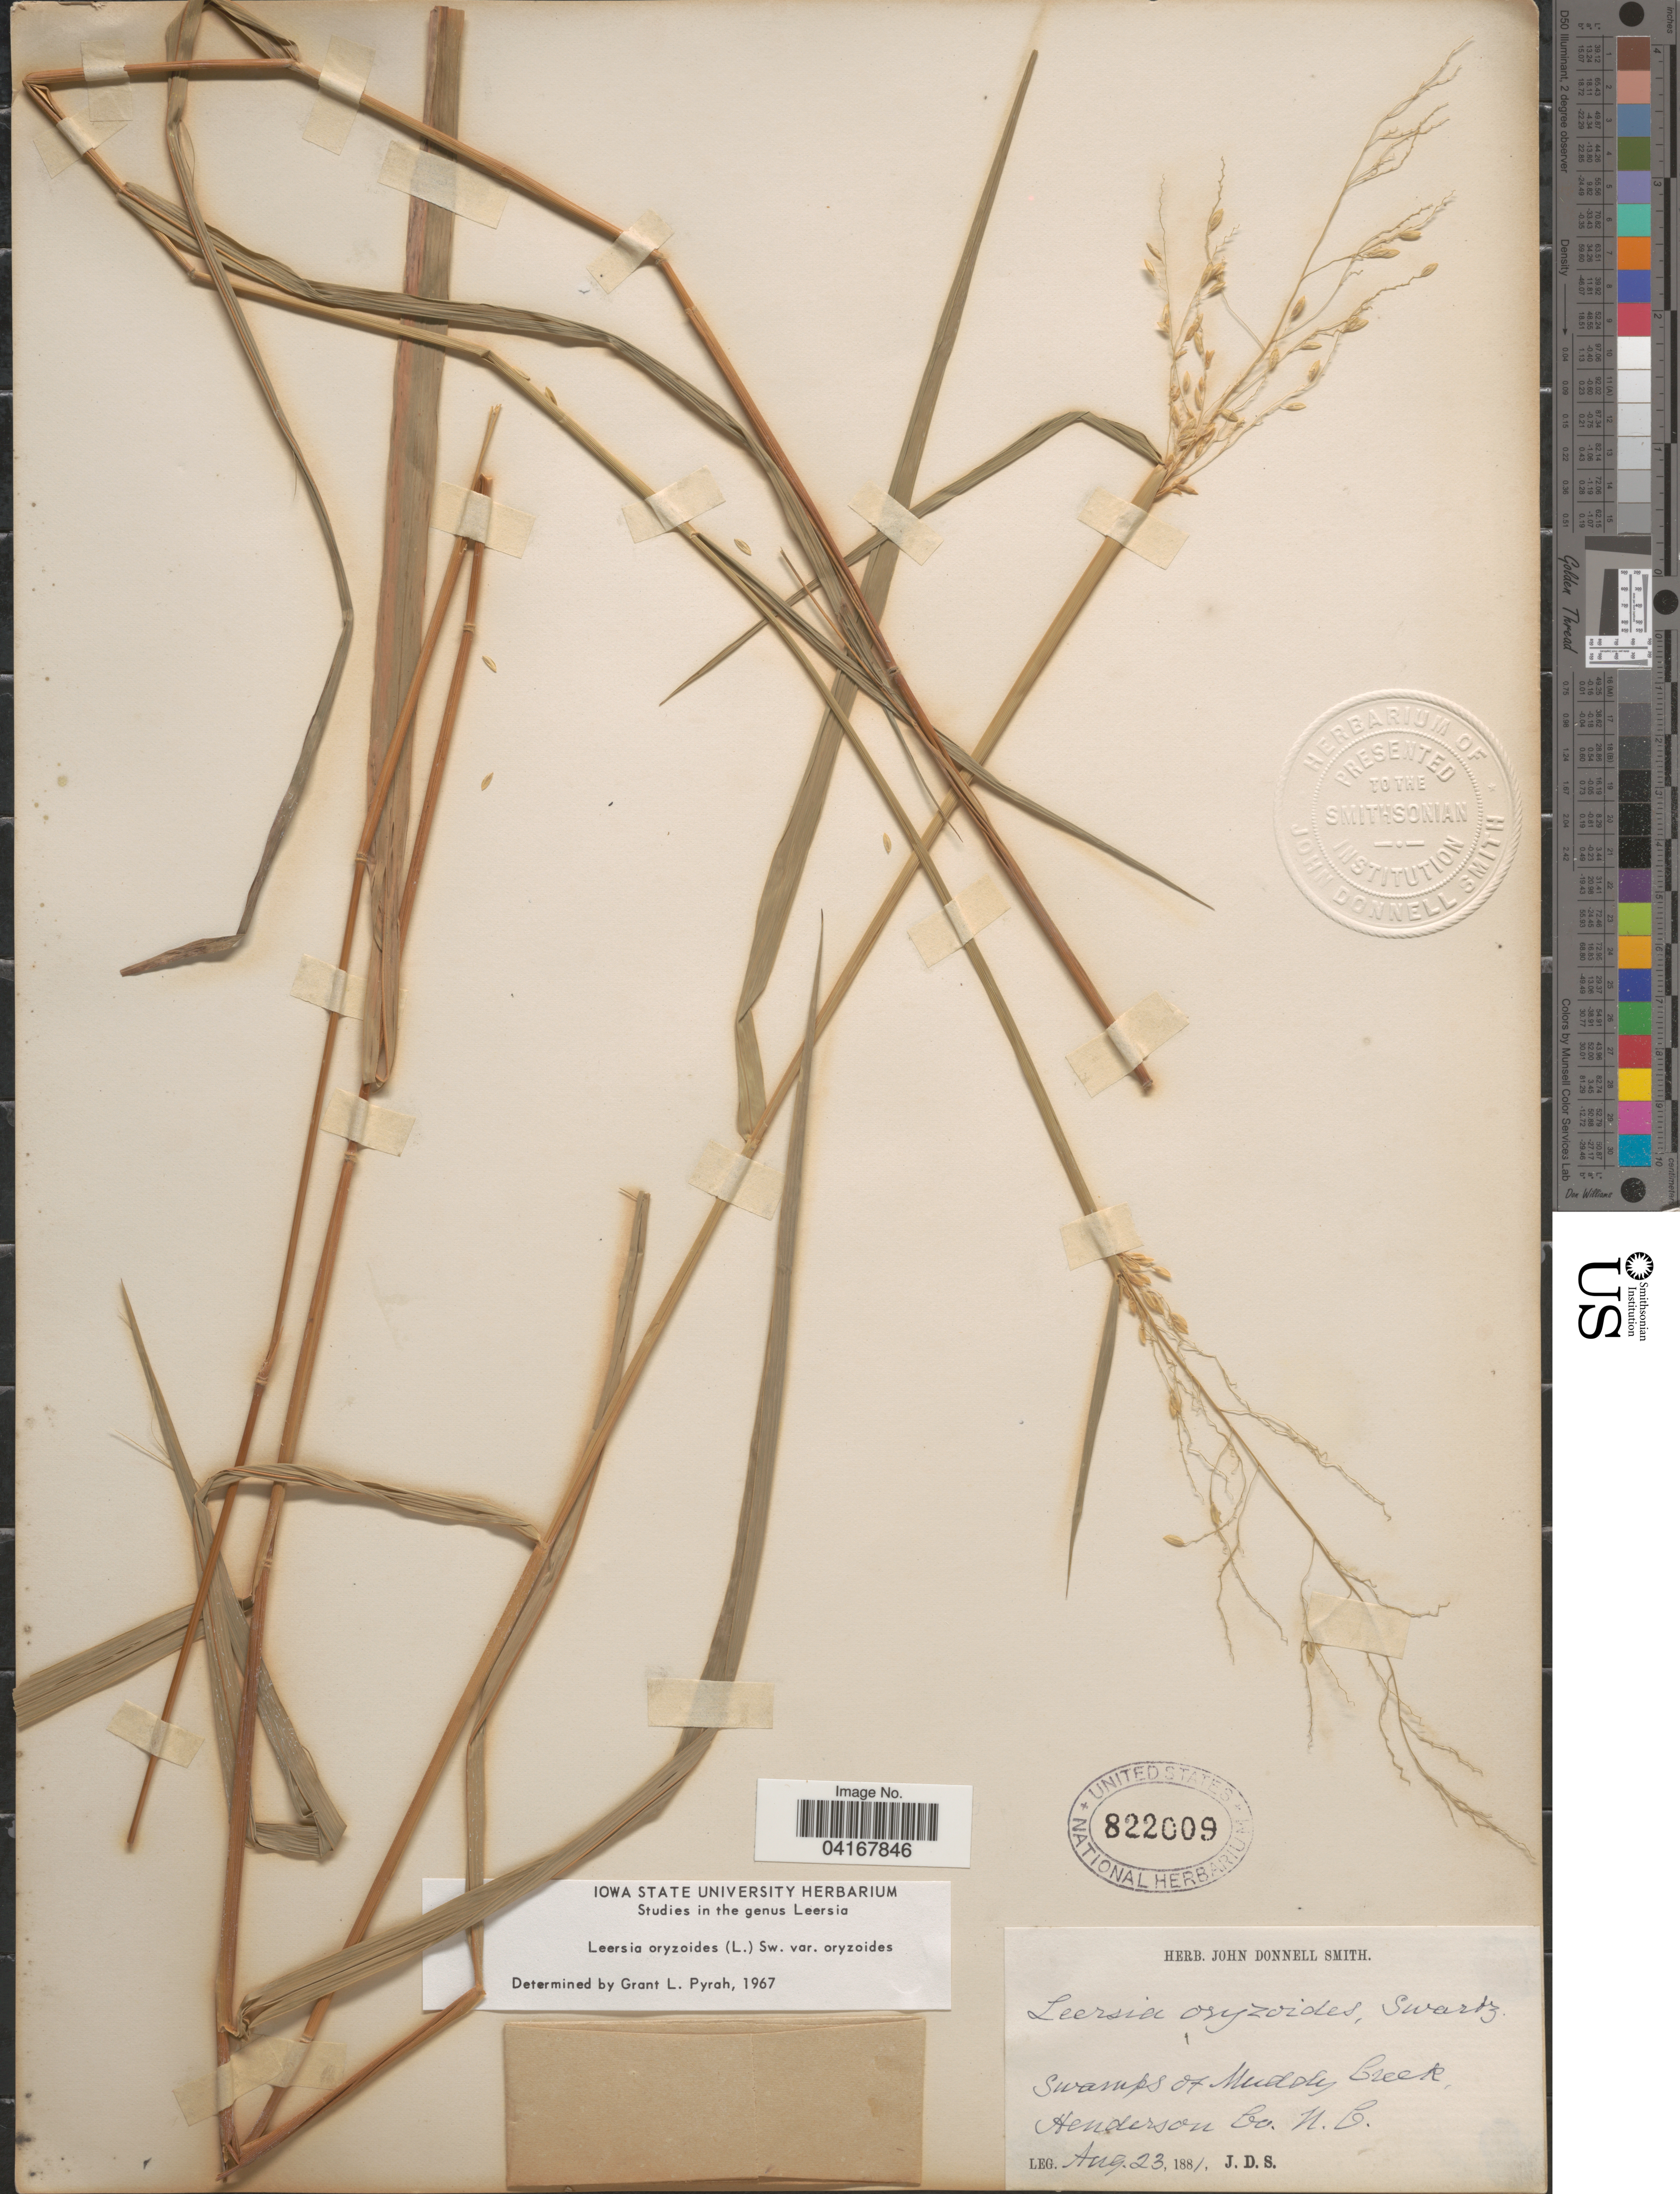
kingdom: Plantae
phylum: Tracheophyta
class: Liliopsida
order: Poales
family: Poaceae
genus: Leersia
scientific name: Leersia oryzoides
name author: (L.) Sw.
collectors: J. Donnell Smith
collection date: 1881-08-23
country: United States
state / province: North Carolina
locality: Swamps of Muddy Creek, Henderson Co.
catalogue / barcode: US 822009